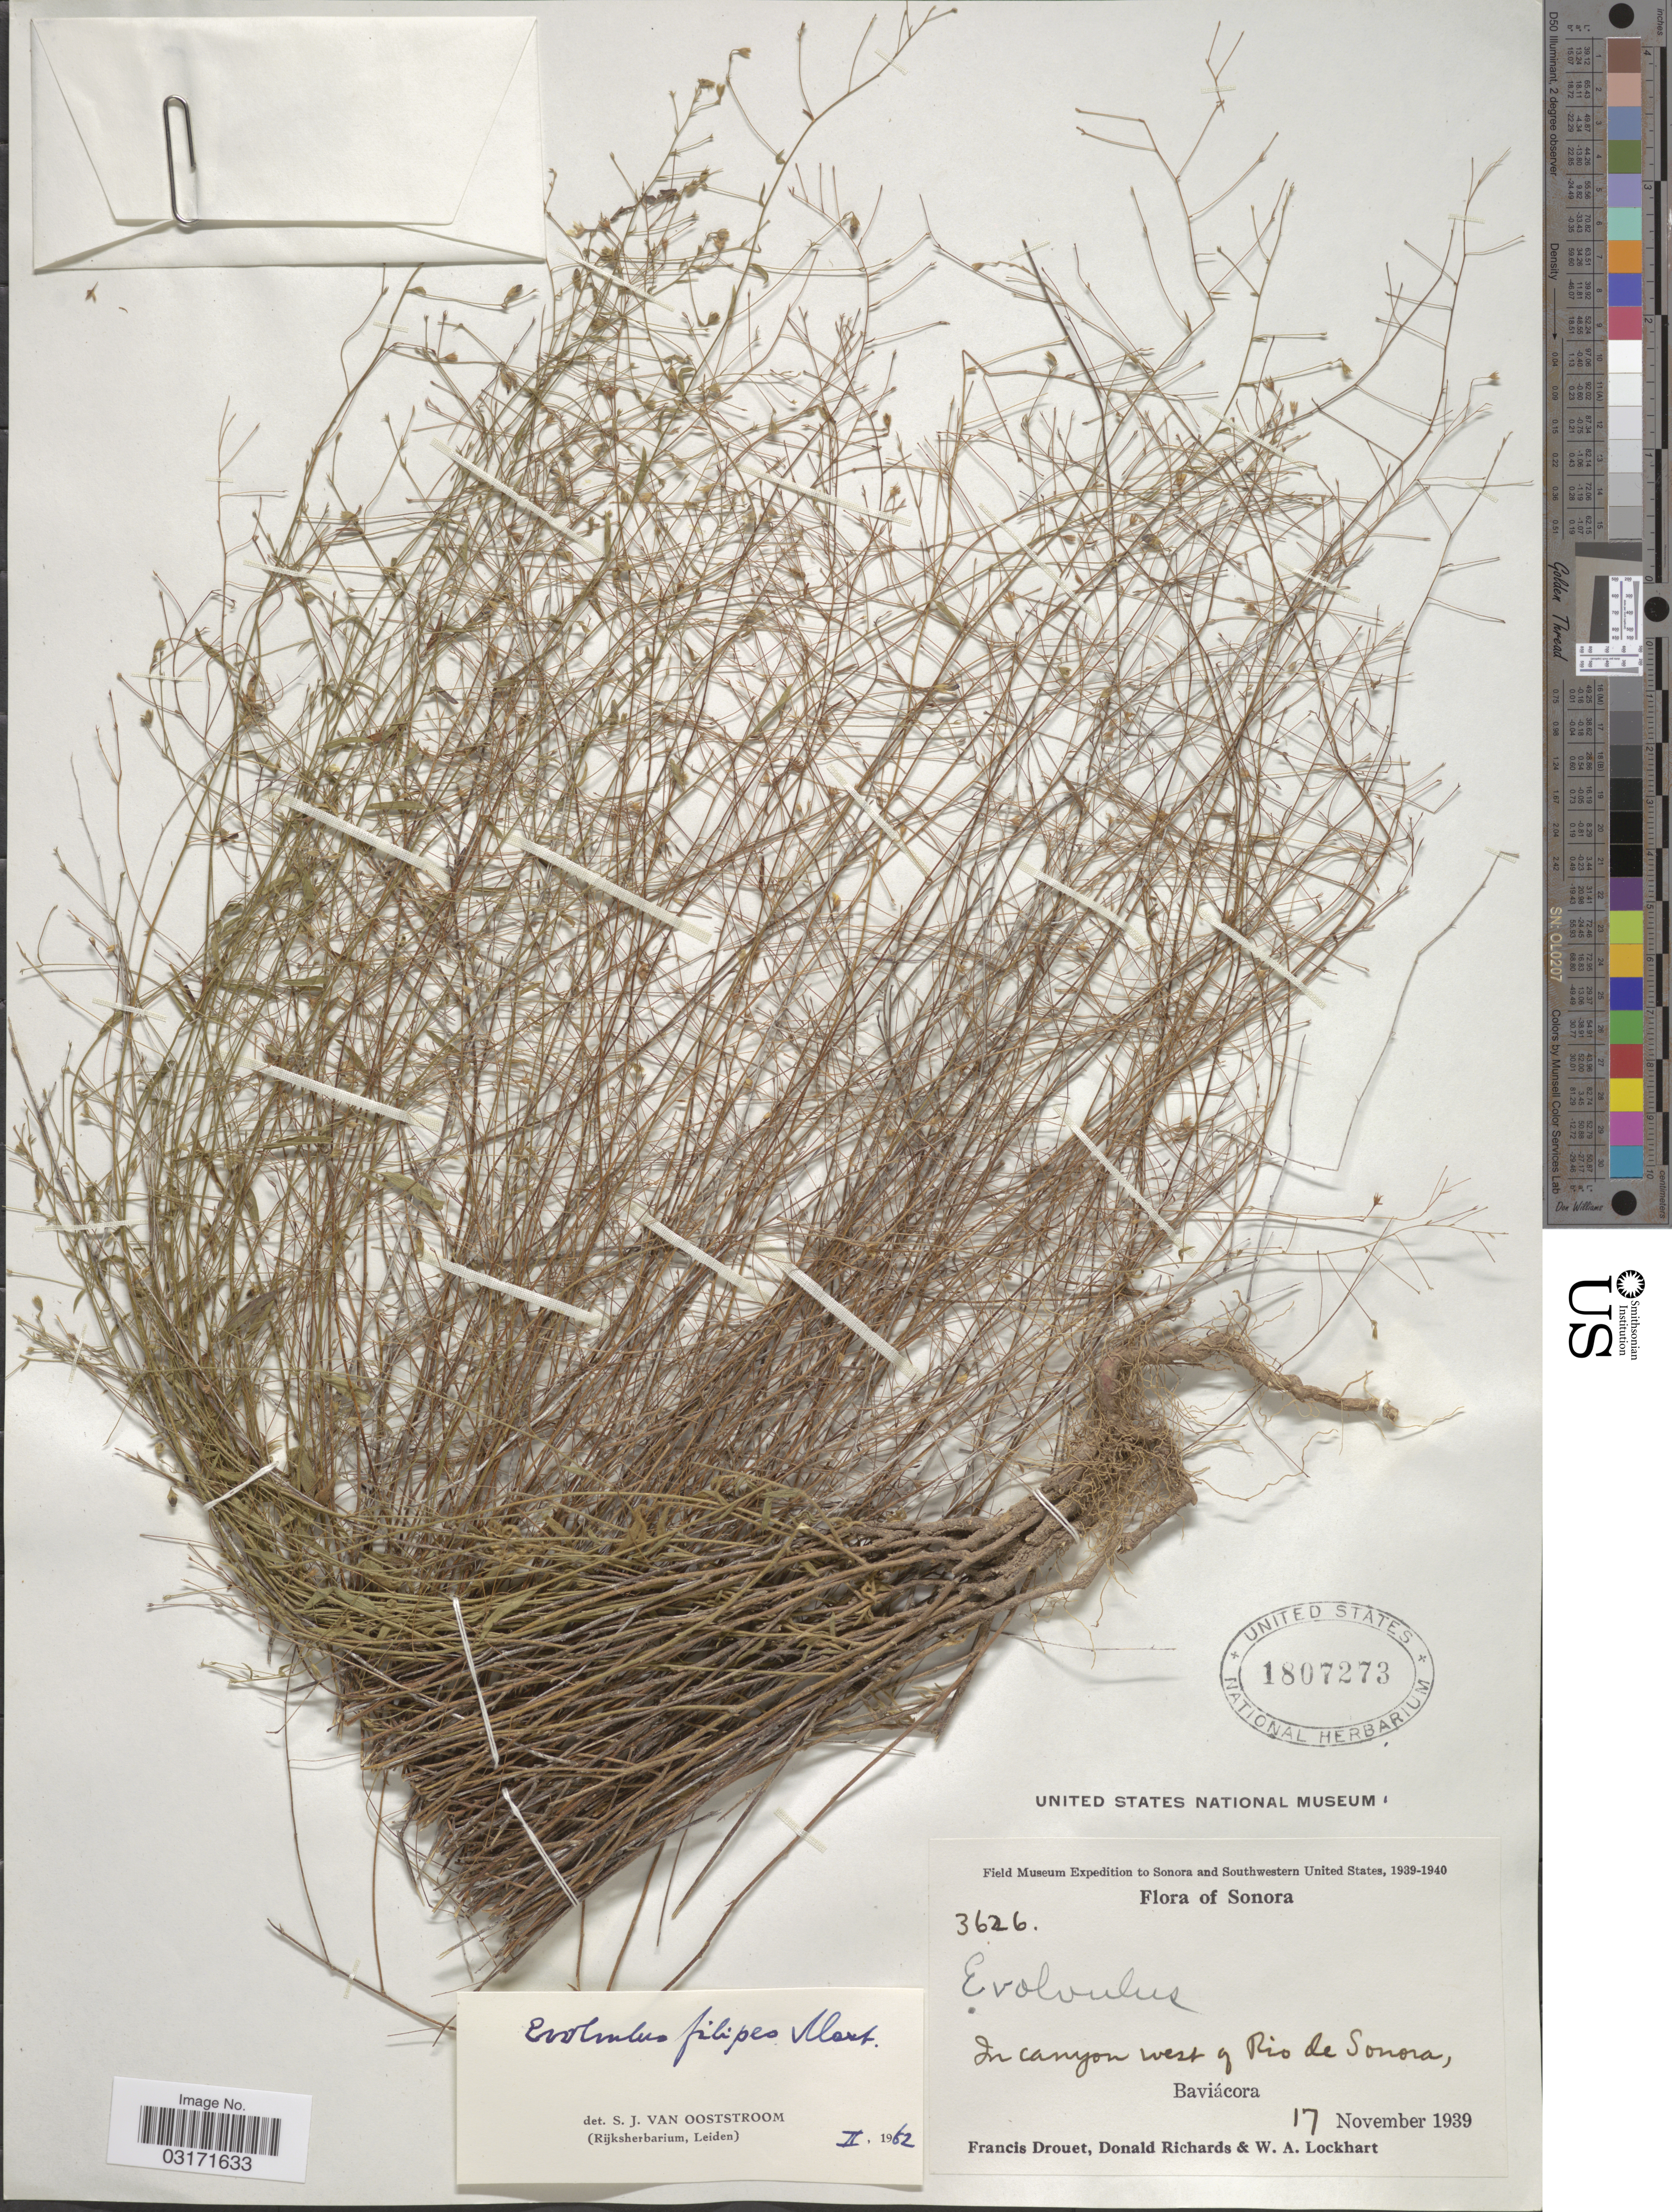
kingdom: Plantae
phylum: Tracheophyta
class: Magnoliopsida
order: Solanales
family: Convolvulaceae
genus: Evolvulus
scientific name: Evolvulus filipes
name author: Mart.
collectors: F. E. Drouet, D. Richards & W. Lockhart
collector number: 3626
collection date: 1939-11-17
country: Mexico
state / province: Sonora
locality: To Sonora and Southwestern United States, In canyon west of Rio de Sonora, Baviácora.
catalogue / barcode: US 1807273